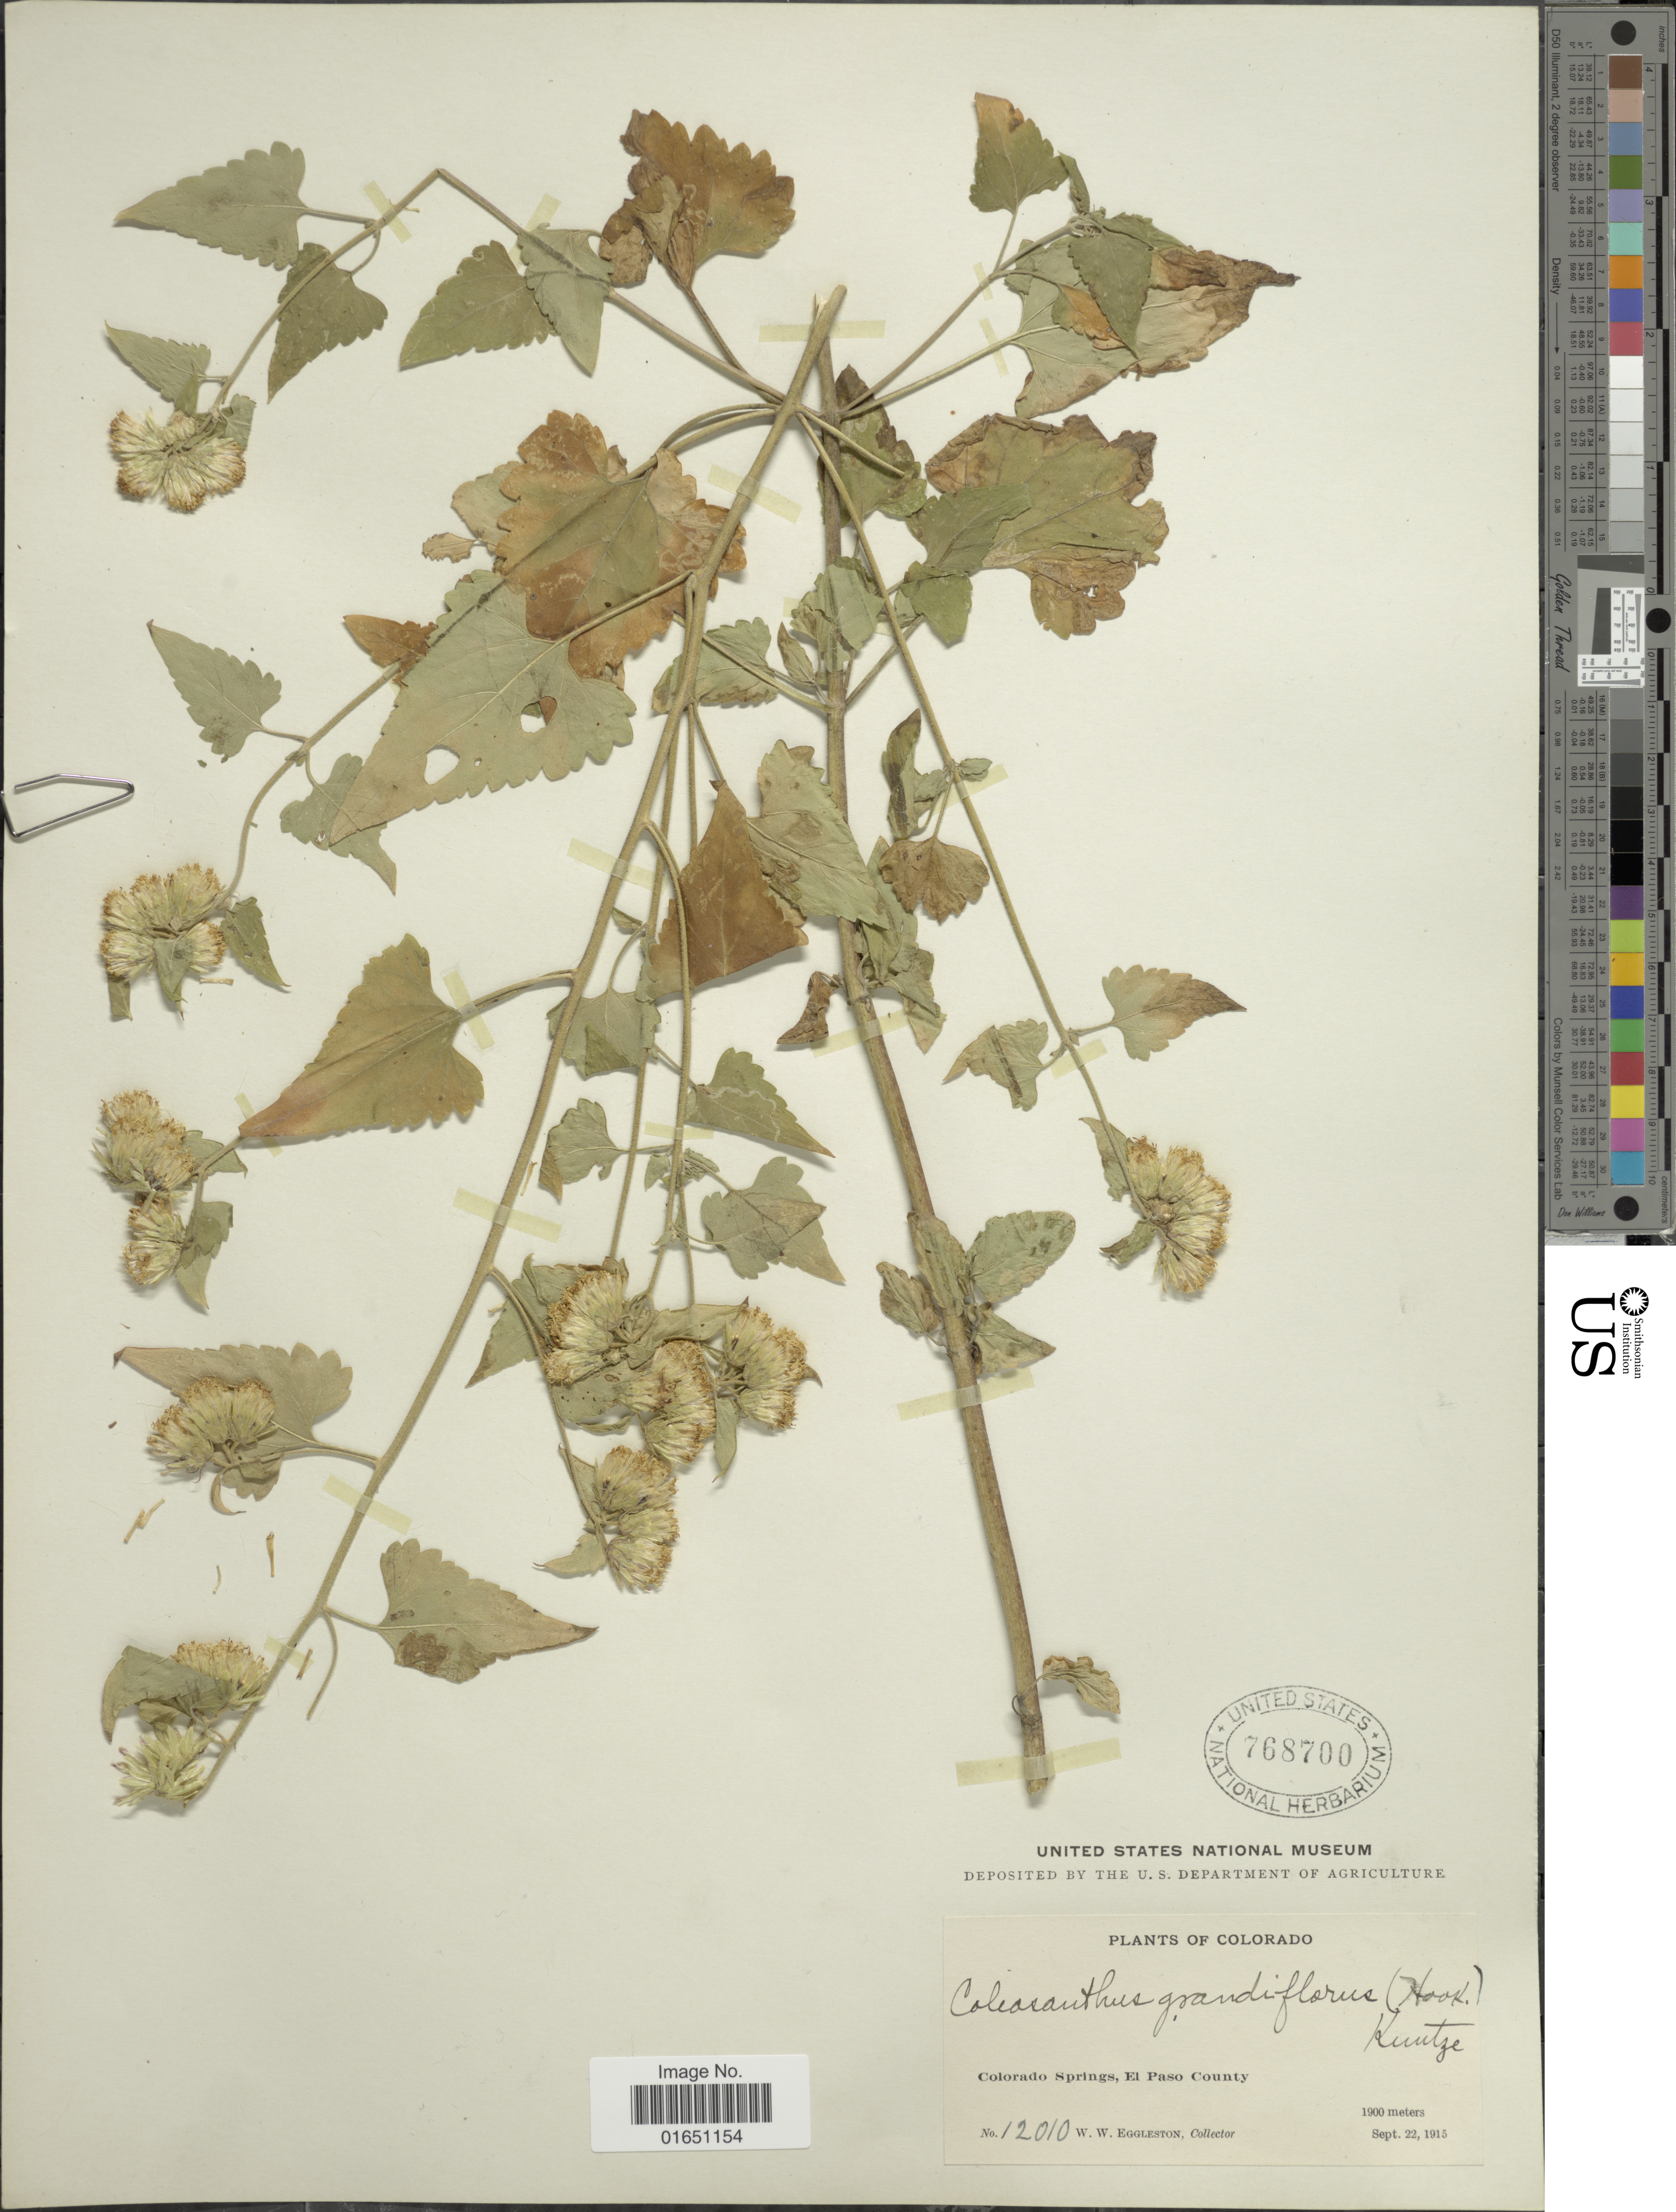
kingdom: Plantae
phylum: Tracheophyta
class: Magnoliopsida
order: Asterales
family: Asteraceae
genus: Brickellia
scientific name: Brickellia grandiflora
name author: (Hook.) Nutt.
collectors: W. W. Eggleston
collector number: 12010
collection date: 1915-09-22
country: United States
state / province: Colorado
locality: Colorado Springs, El Paso County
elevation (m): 1900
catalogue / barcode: US 768700